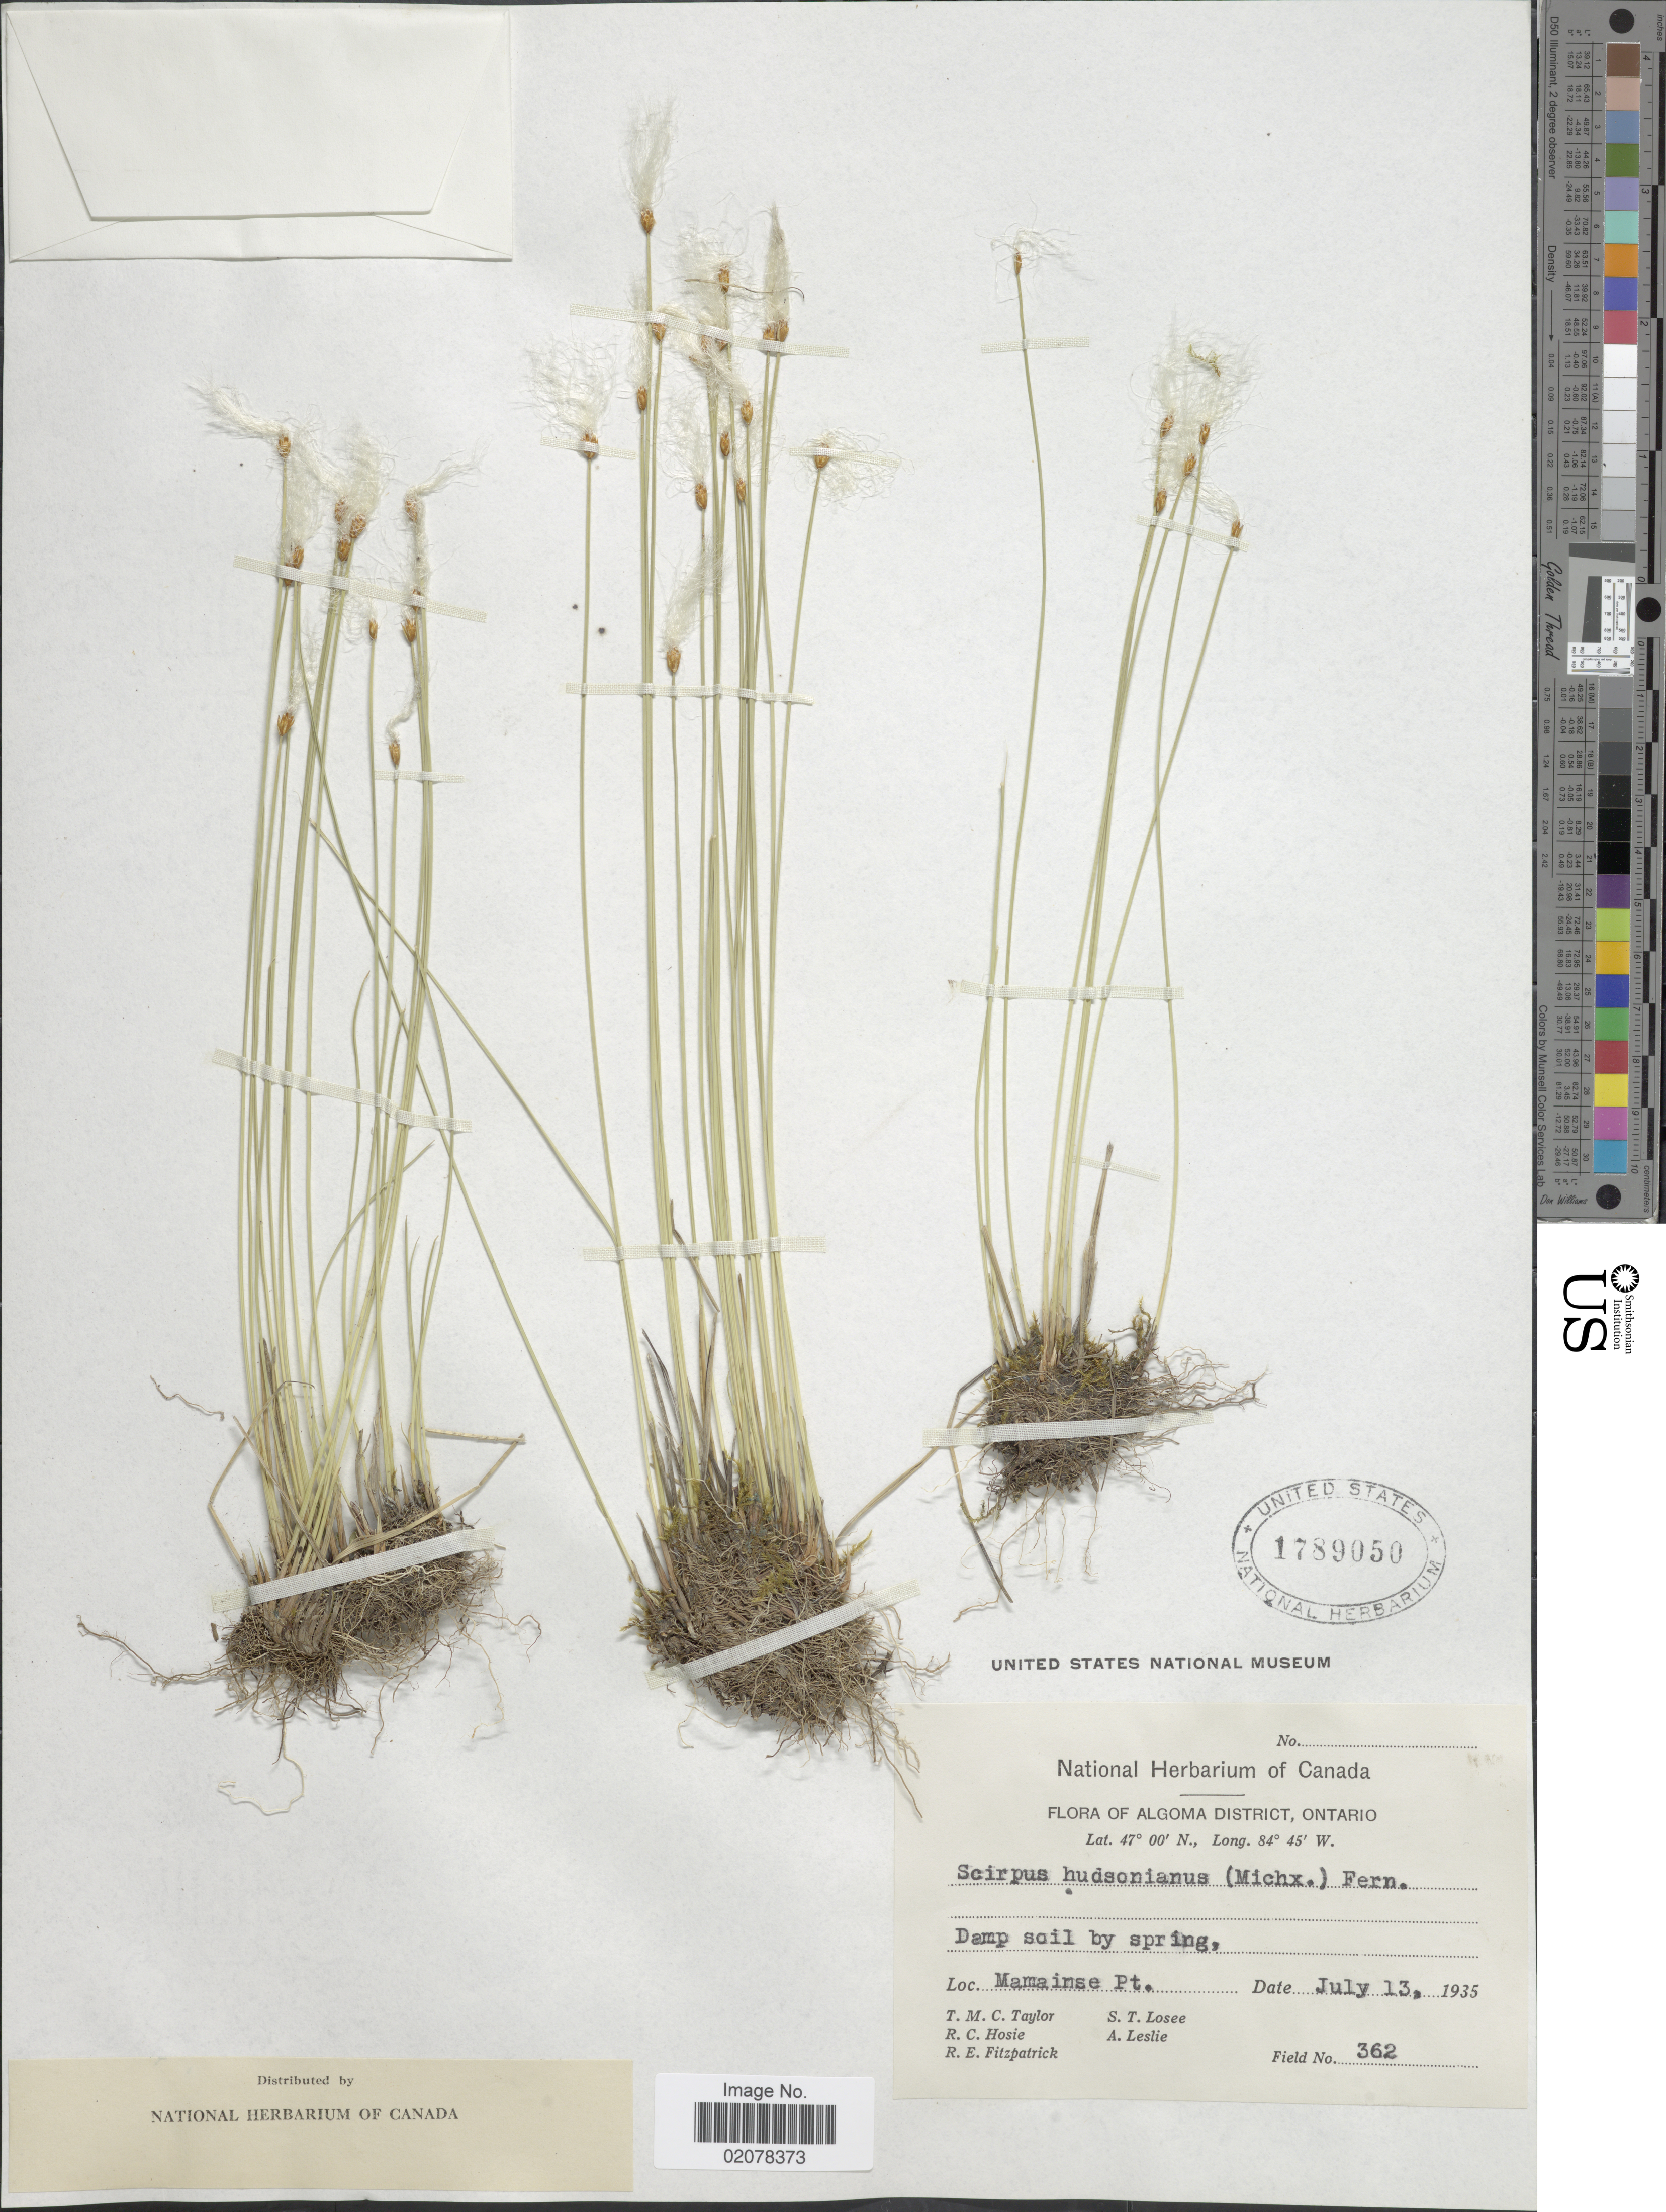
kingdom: Plantae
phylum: Tracheophyta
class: Liliopsida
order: Poales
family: Cyperaceae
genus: Trichophorum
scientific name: Trichophorum alpinum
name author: (L.) Pers.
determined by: Strong, M. T., (US), Smithsonian Institution - National Museum of Natural History (UNITED STATES)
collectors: T. M. C. Taylor, R. Hosie, R. Fitzpatrick, S. Losee & A. Leslie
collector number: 362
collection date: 1935-07-13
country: Canada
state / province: Ontario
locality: Algoma District, damp soil by spring, Mamainse Pt.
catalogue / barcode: US 1789050